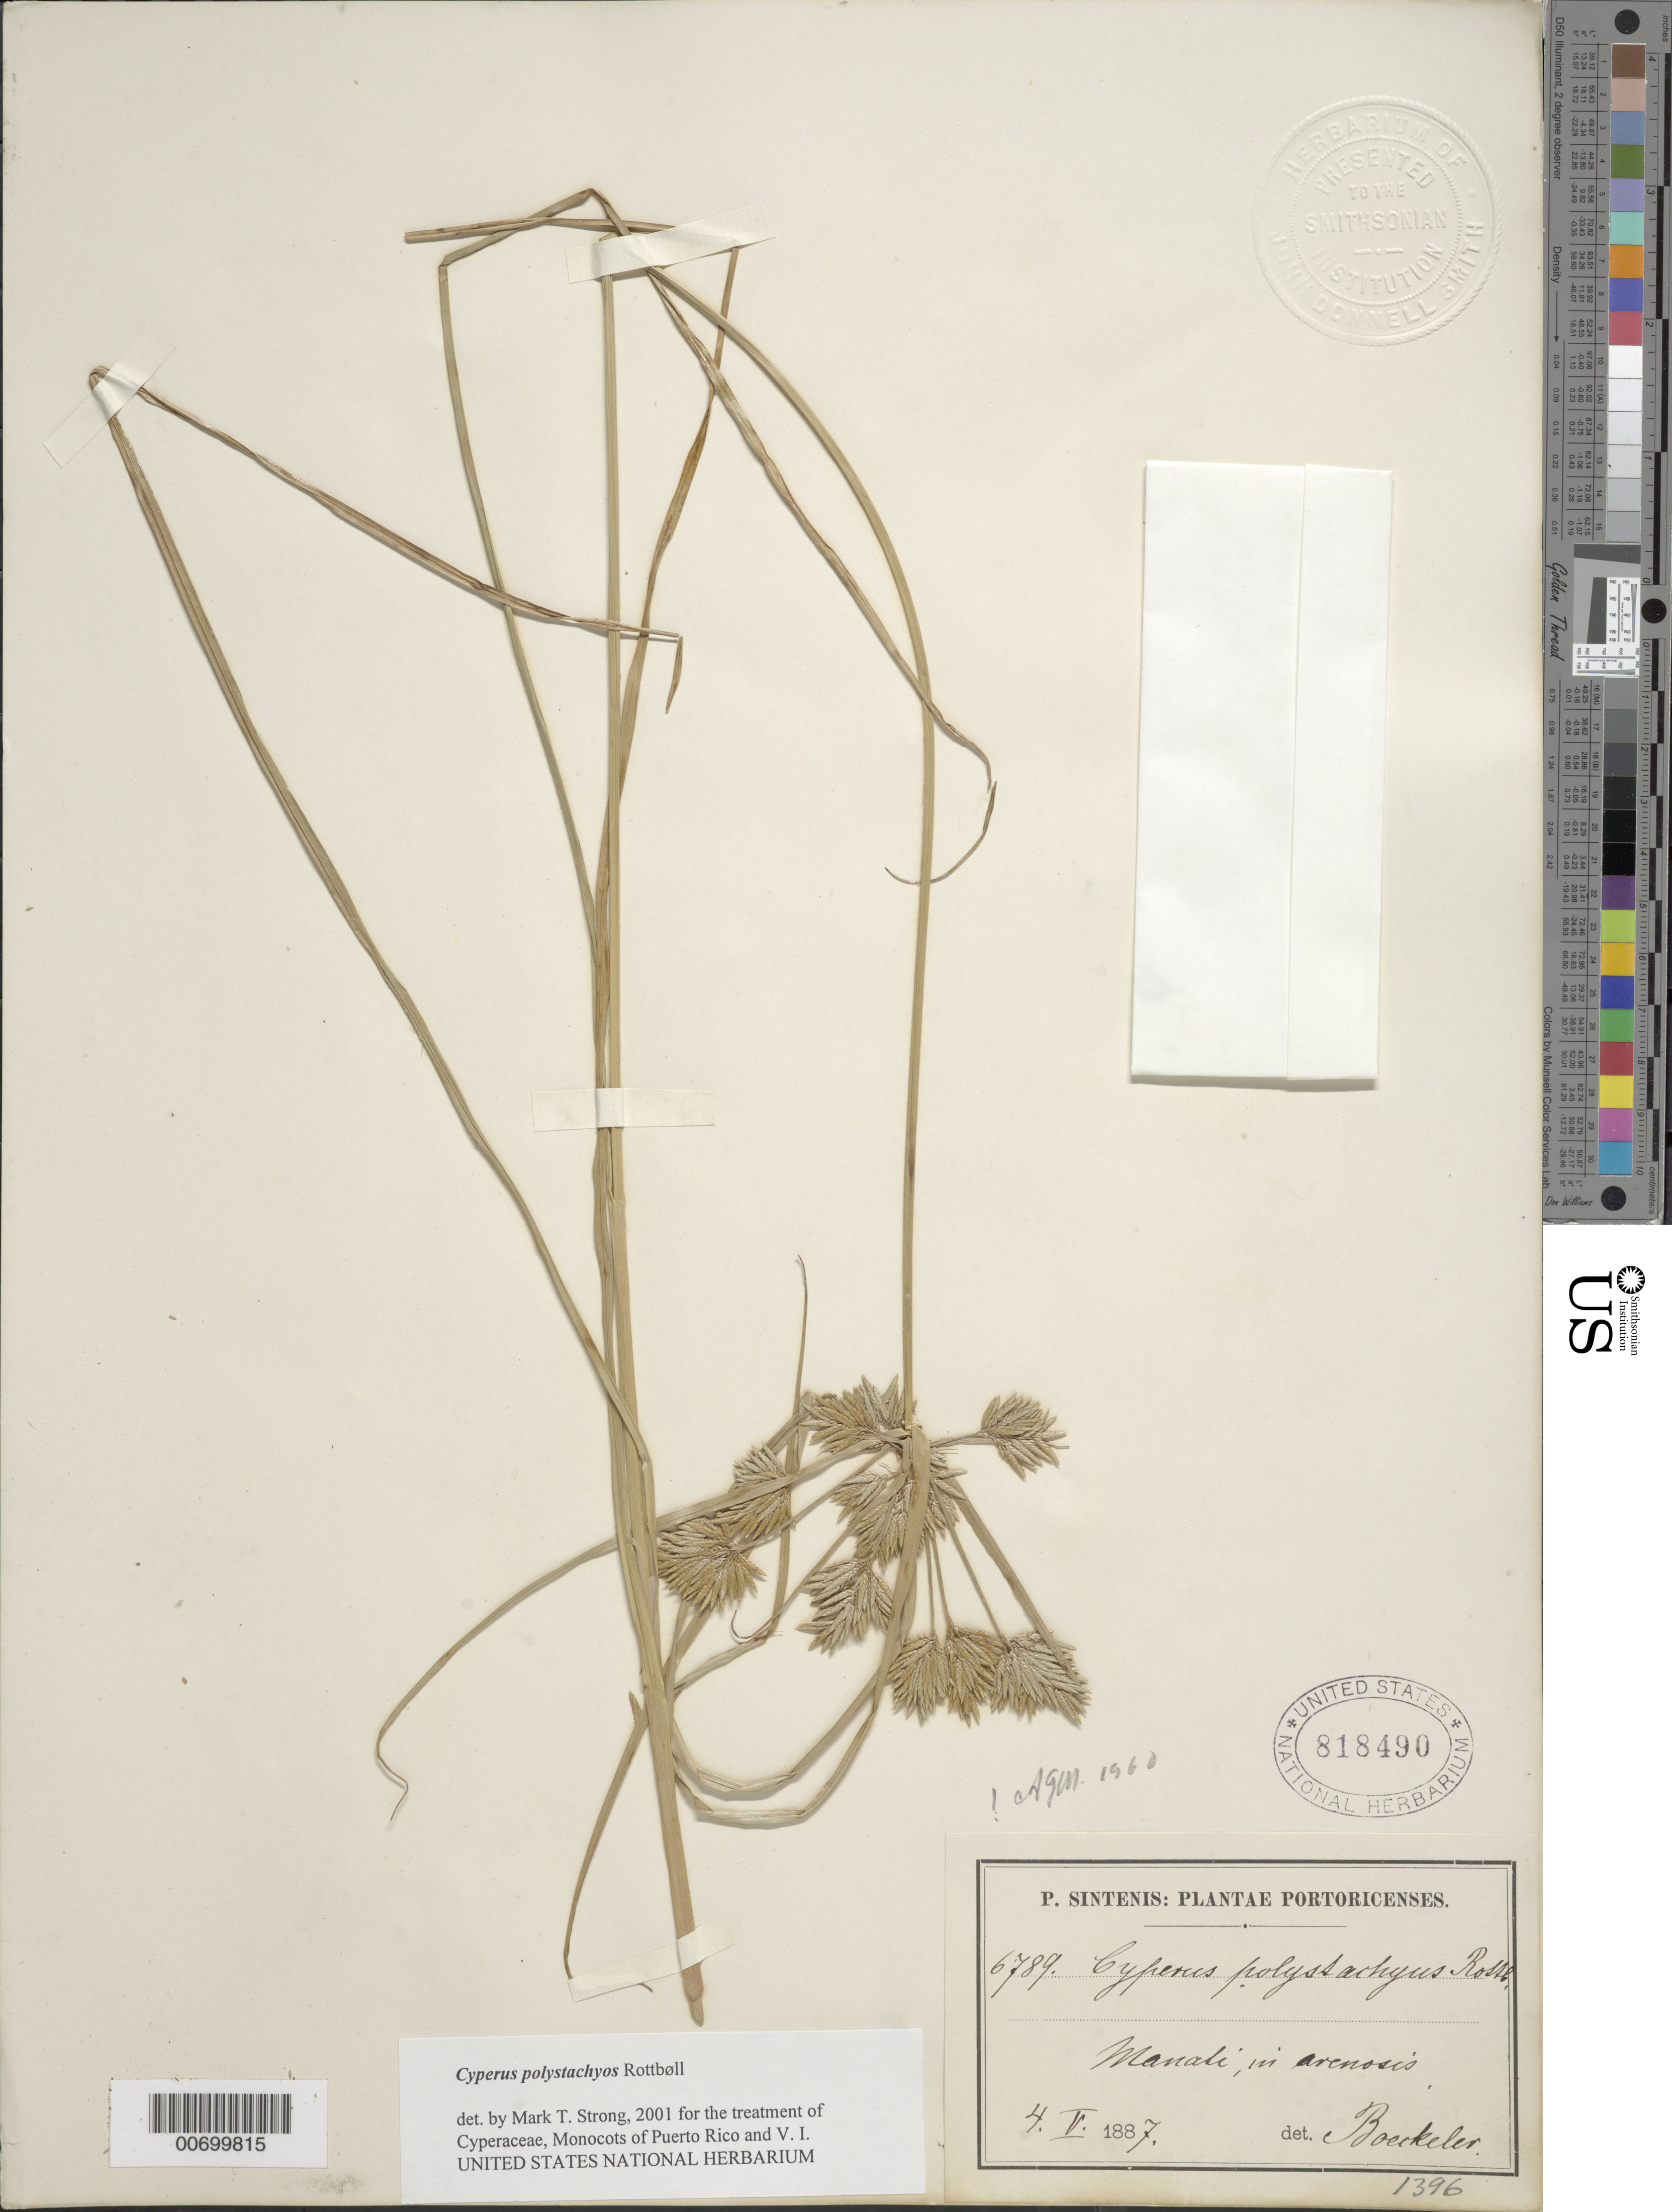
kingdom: Plantae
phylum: Tracheophyta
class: Liliopsida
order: Poales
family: Cyperaceae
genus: Cyperus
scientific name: Cyperus polystachyos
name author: Rottb.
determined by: Strong, M. T., (US), Smithsonian Institution - National Museum of Natural History (UNITED STATES)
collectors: P. Sintenis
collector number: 6789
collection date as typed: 04 May 1887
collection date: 1887-05-04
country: Puerto Rico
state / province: Manatí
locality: Manatí.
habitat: In arenosis.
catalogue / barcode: US 818490